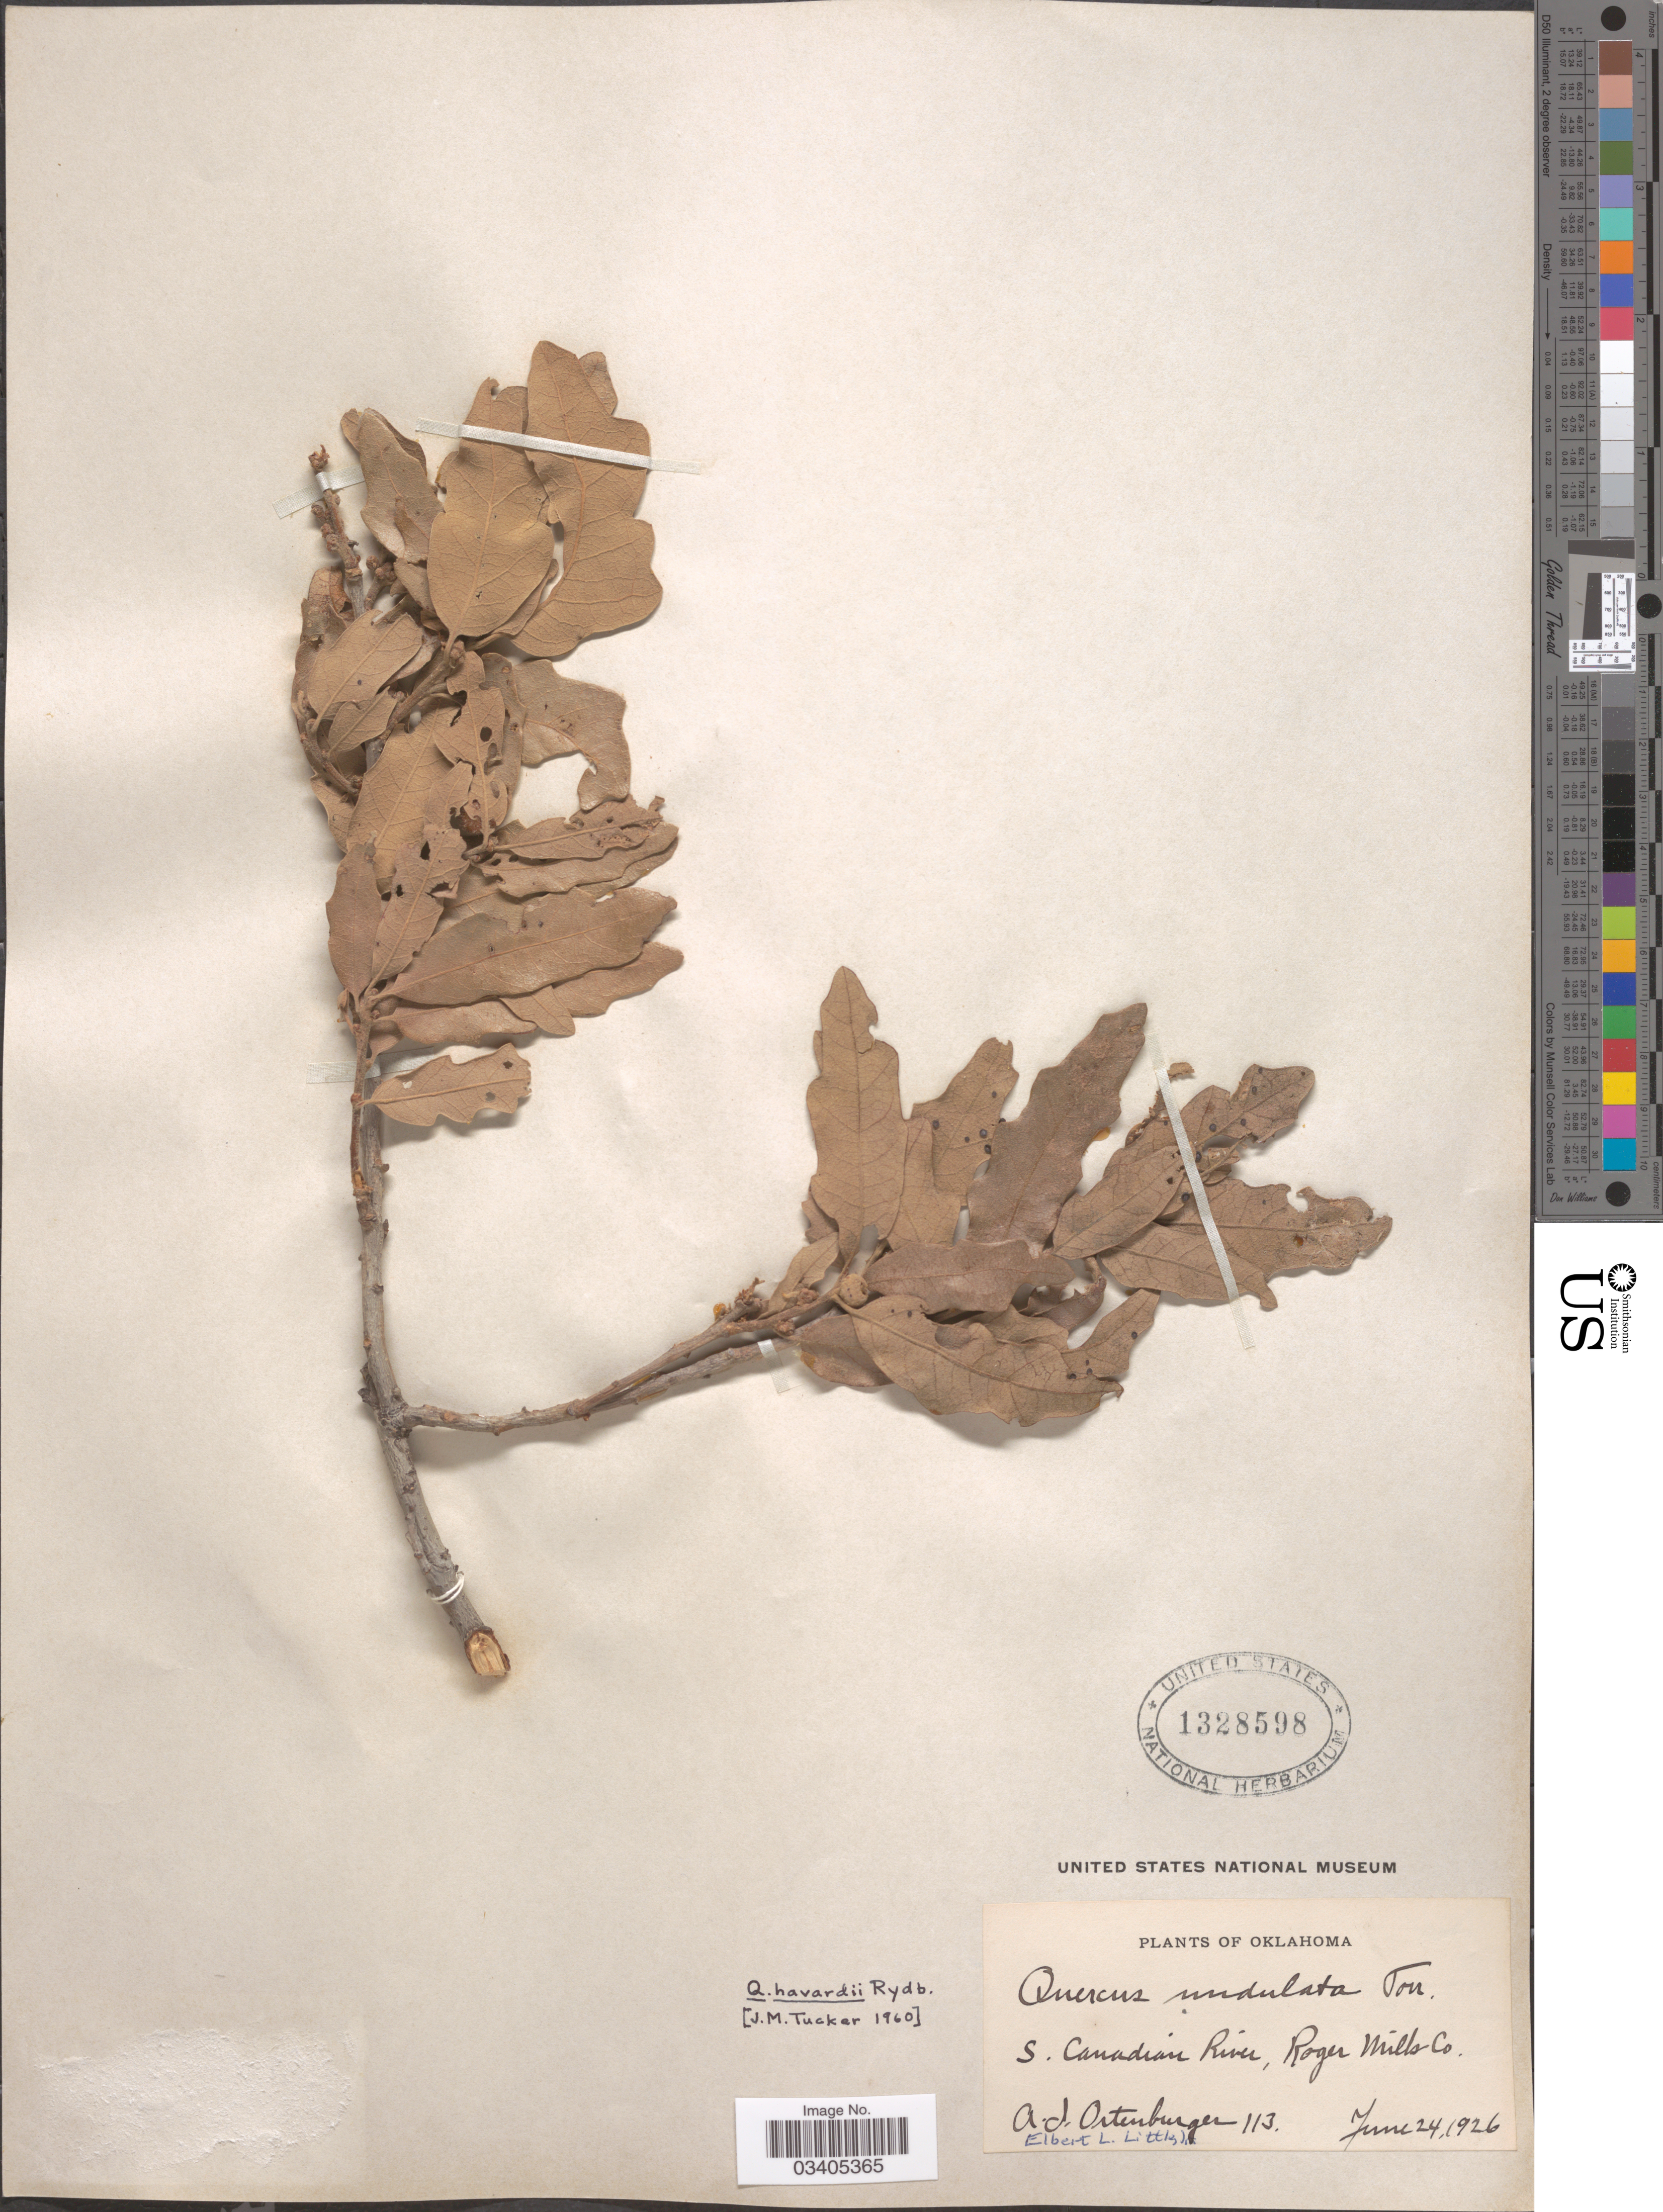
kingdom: Plantae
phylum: Tracheophyta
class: Magnoliopsida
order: Fagales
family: Fagaceae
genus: Quercus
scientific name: Quercus havardii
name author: Rydb.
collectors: A. Ortenburger & E. L. Little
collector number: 113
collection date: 1926-06-24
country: United States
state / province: Oklahoma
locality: S. Canadian River, Roger Mills Co.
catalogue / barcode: US 1328598